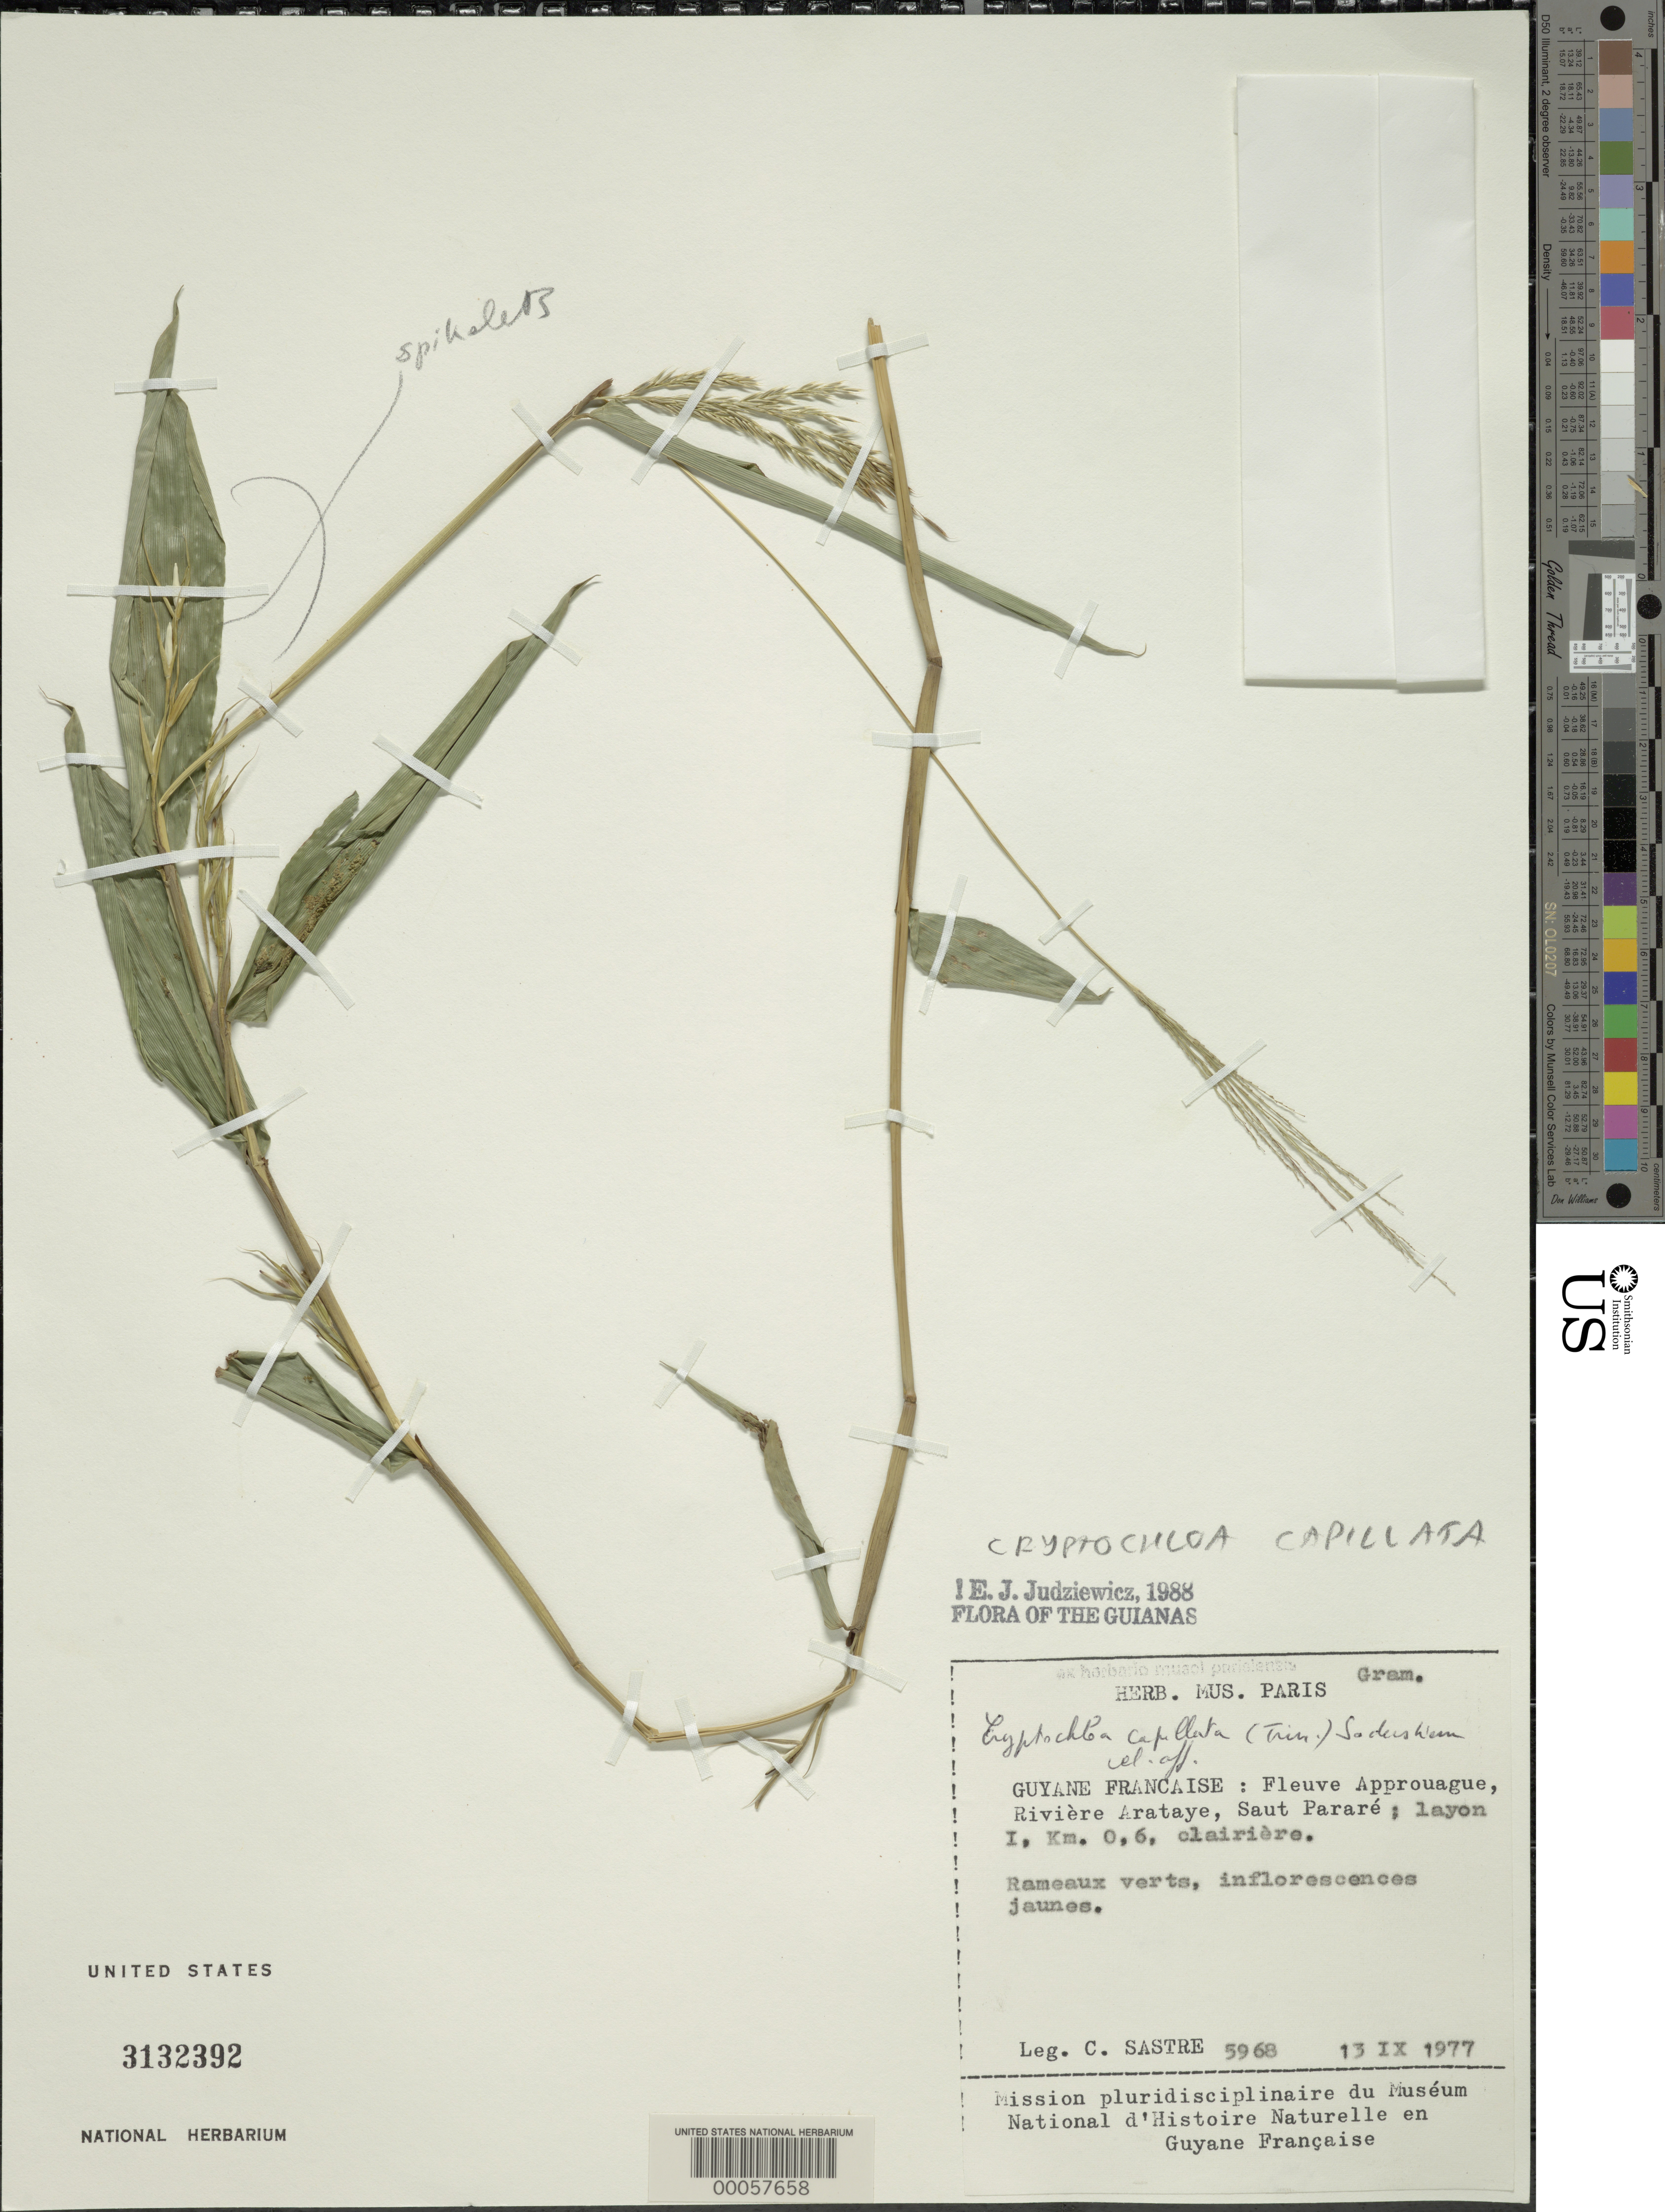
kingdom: Plantae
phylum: Tracheophyta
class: Liliopsida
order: Poales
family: Poaceae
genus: Cryptochloa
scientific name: Cryptochloa capillata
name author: (Trin.) Soderstr.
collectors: C. H. L. Sastre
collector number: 5968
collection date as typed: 13 Sep 1977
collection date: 1977-09-13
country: French Guiana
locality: Fleuve approuague, riviere arataye, saut parare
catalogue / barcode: US 3132392